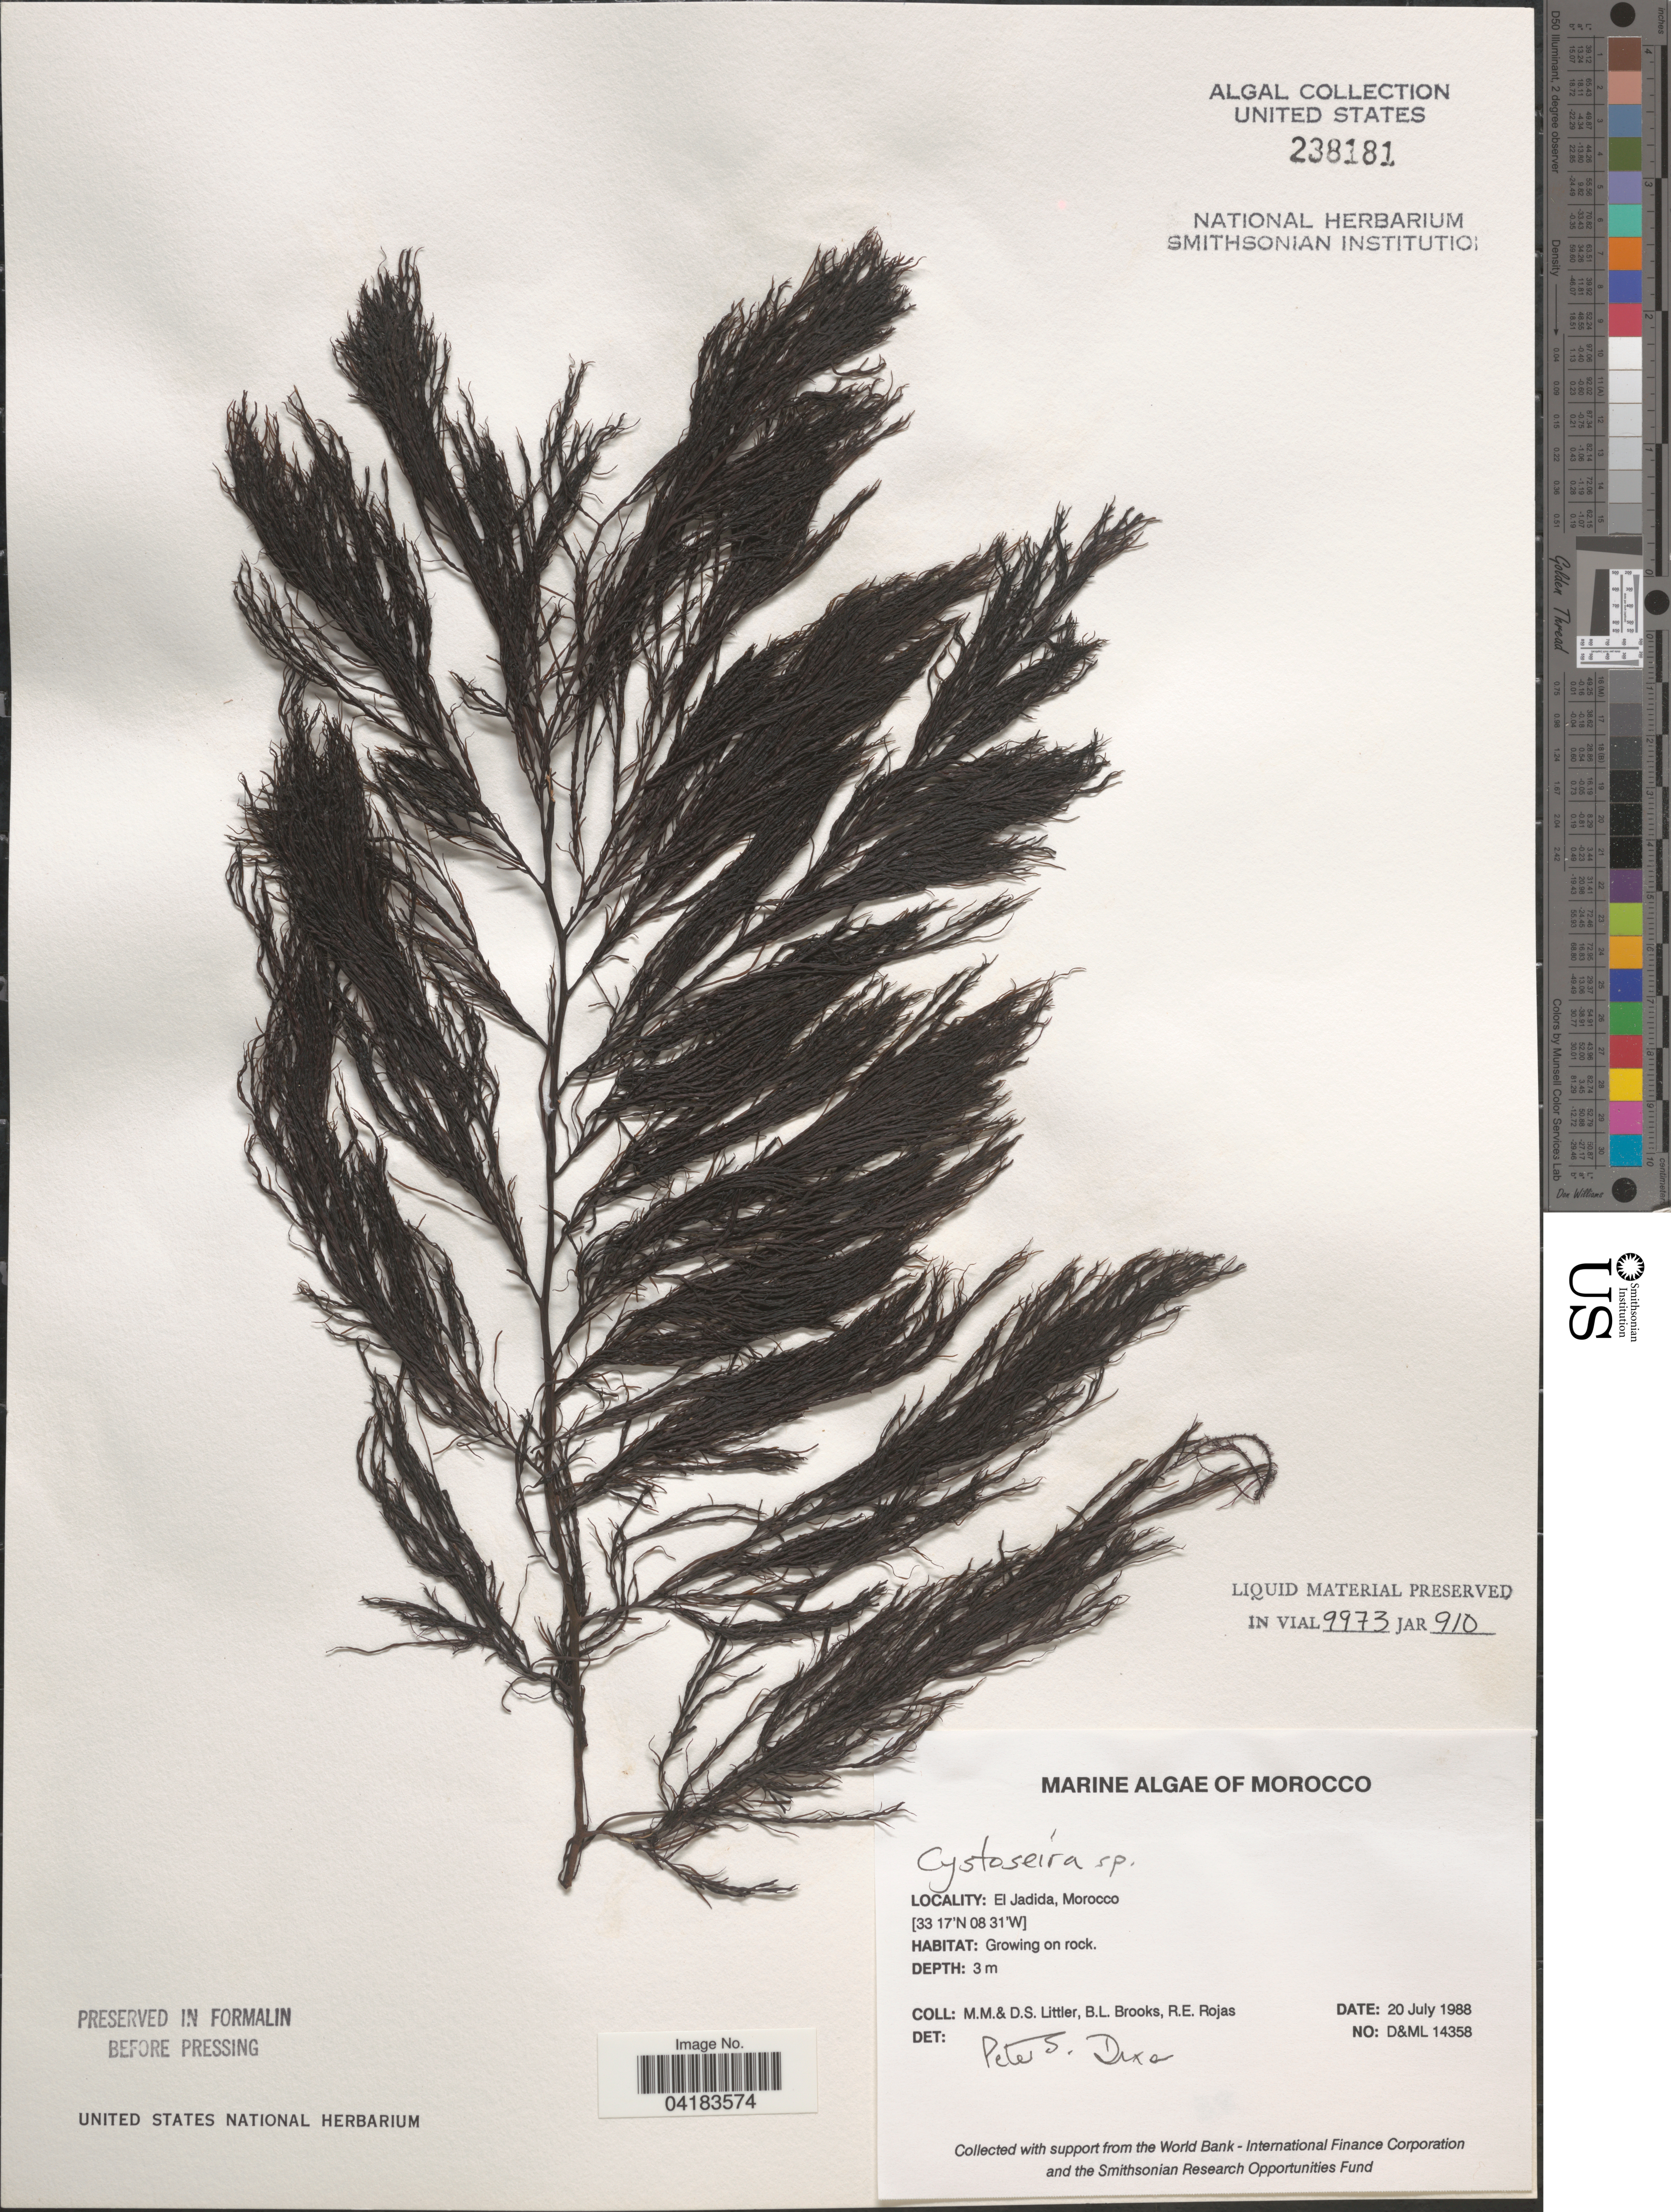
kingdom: Chromista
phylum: Ochrophyta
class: Phaeophyceae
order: Fucales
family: Sargassaceae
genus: Cystoseira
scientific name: Cystoseira sp.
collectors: D. S. Littler, B. Brooks & R. Rojas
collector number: D&ML14358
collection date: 1988-07-20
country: Morocco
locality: El Jadida.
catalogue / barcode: US 238181